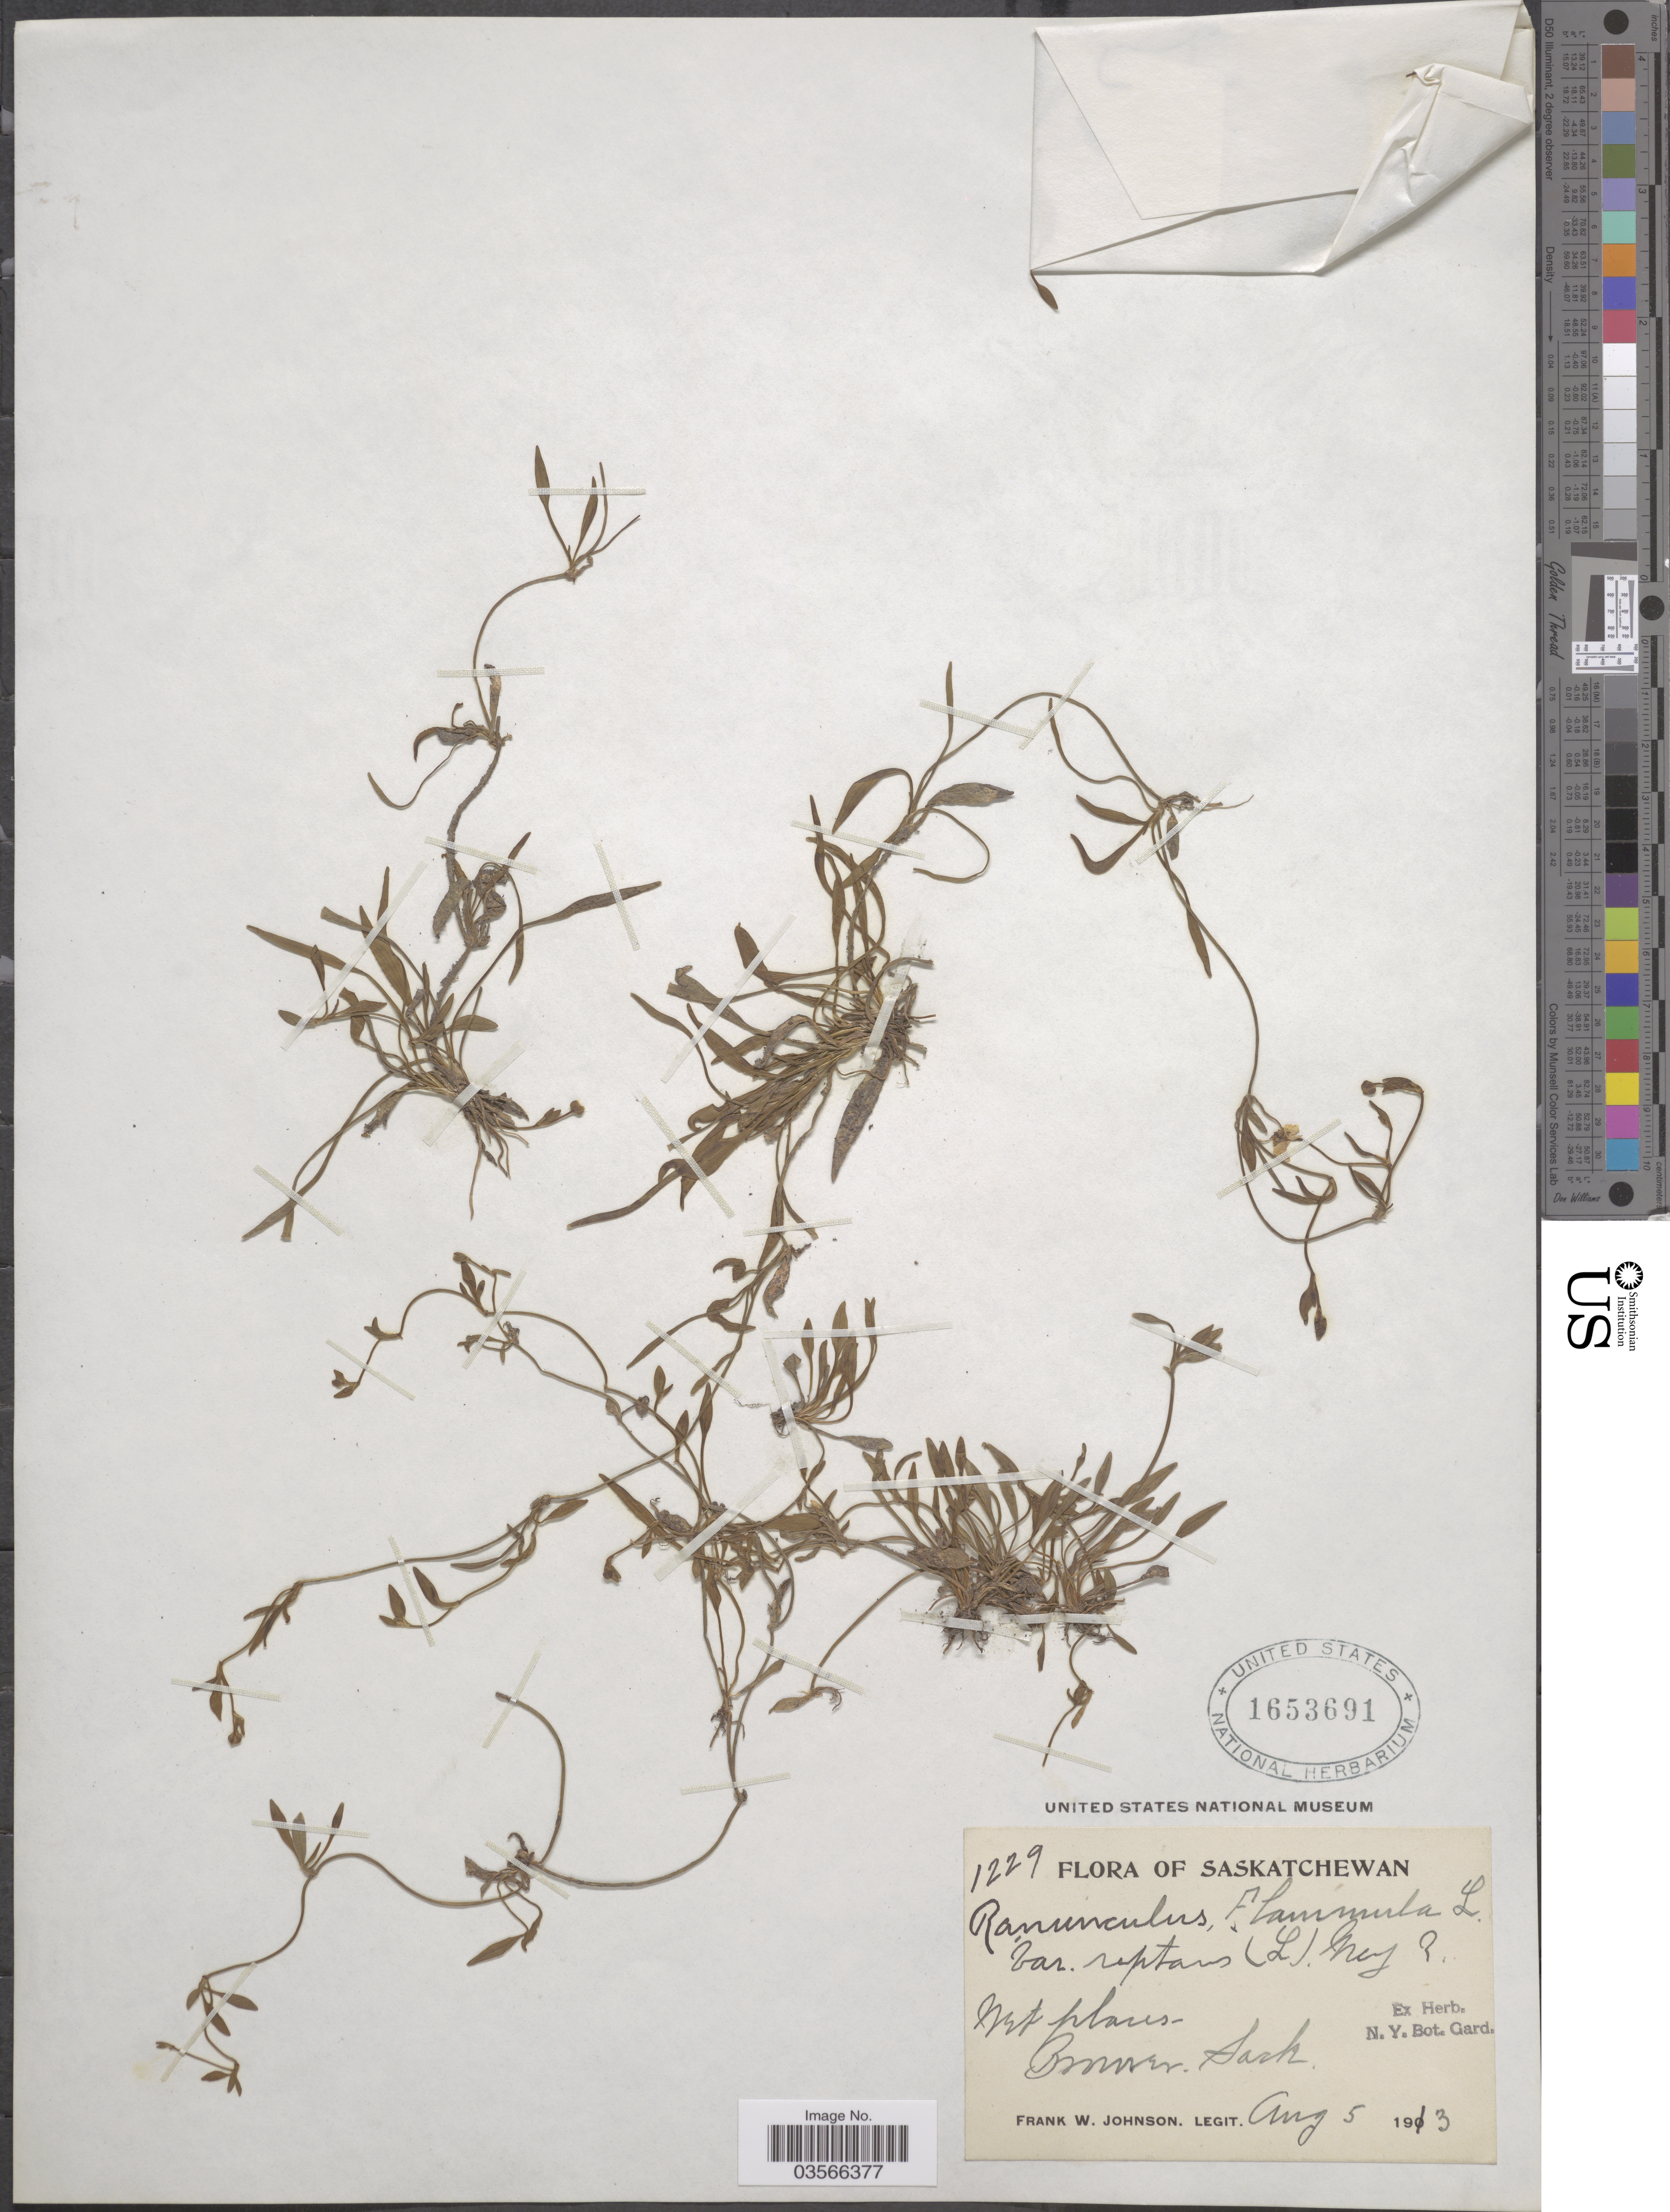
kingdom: Plantae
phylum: Tracheophyta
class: Magnoliopsida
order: Ranunculales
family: Ranunculaceae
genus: Ranunculus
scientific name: Ranunculus flammula var. filiformis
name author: (Michx.) Hook.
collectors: F. W. Johnson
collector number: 1229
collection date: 1913-08-05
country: Canada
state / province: Saskatchewan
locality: Brower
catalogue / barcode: US 1653691